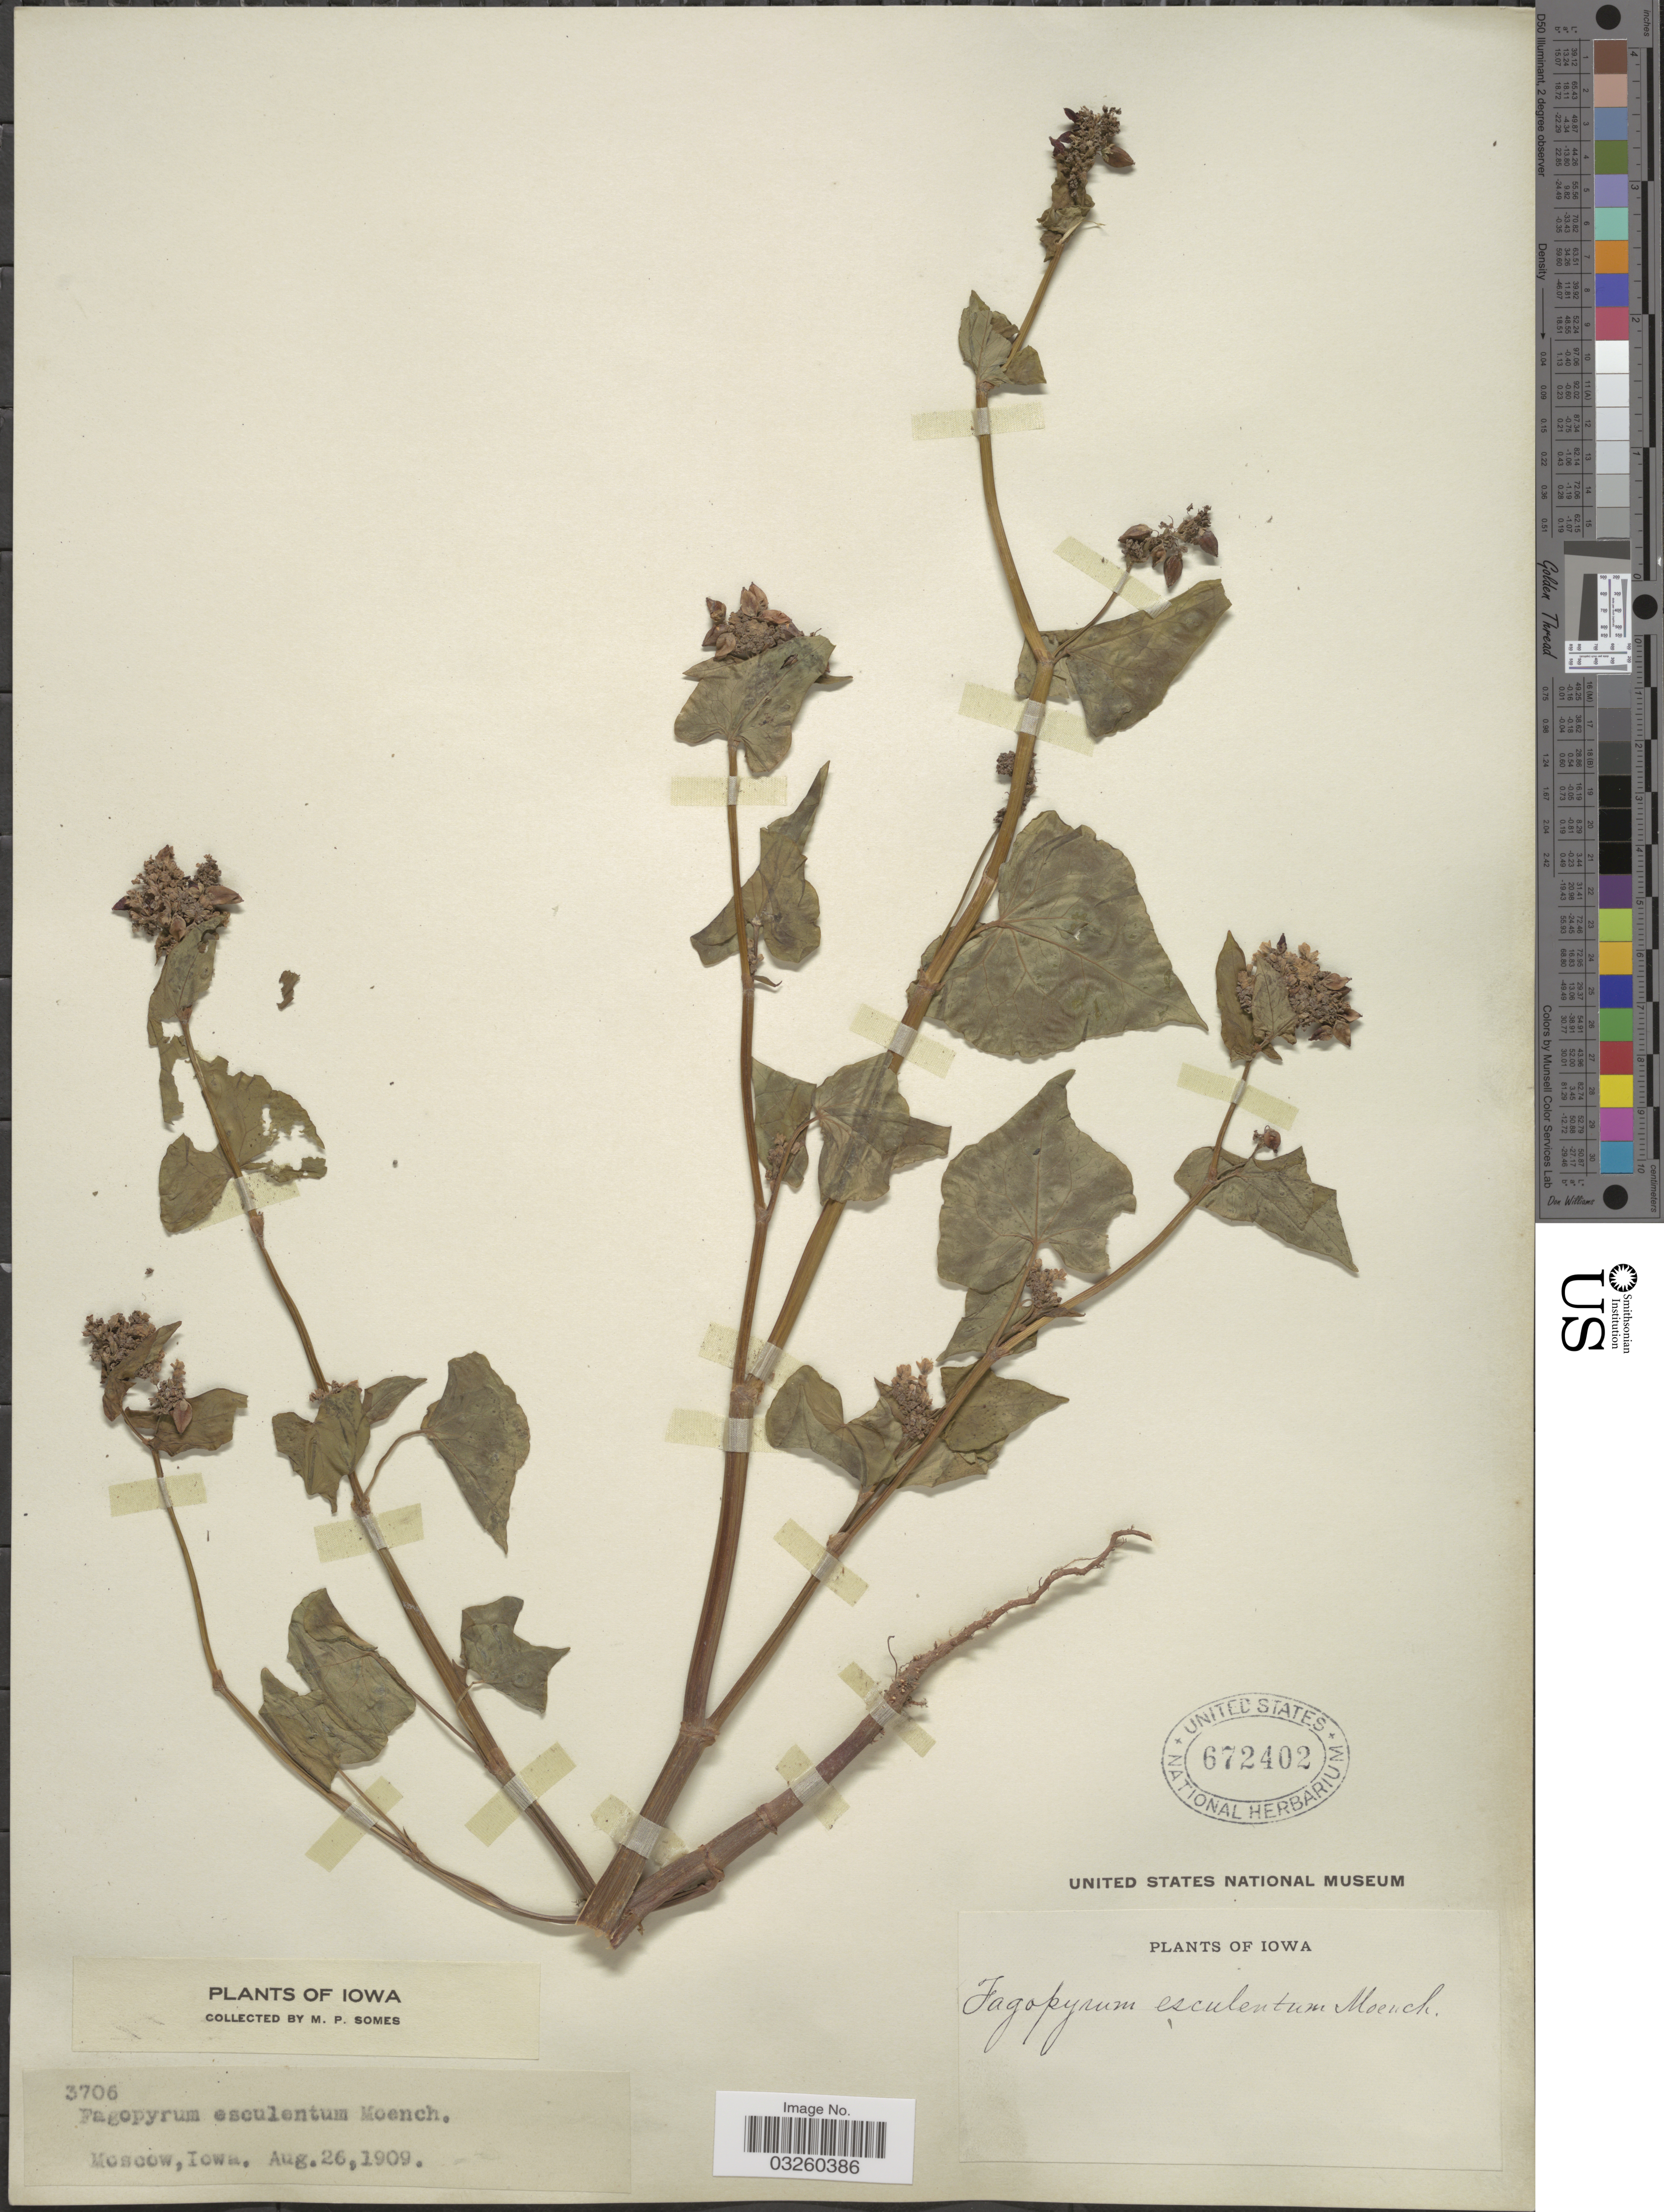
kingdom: Plantae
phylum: Tracheophyta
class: Magnoliopsida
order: Caryophyllales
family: Polygonaceae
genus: Fagopyrum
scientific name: Fagopyrum esculentum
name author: Moench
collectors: M. Somes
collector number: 3706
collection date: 1909-08-26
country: United States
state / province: Iowa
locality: Moscow.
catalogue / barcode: US 672402